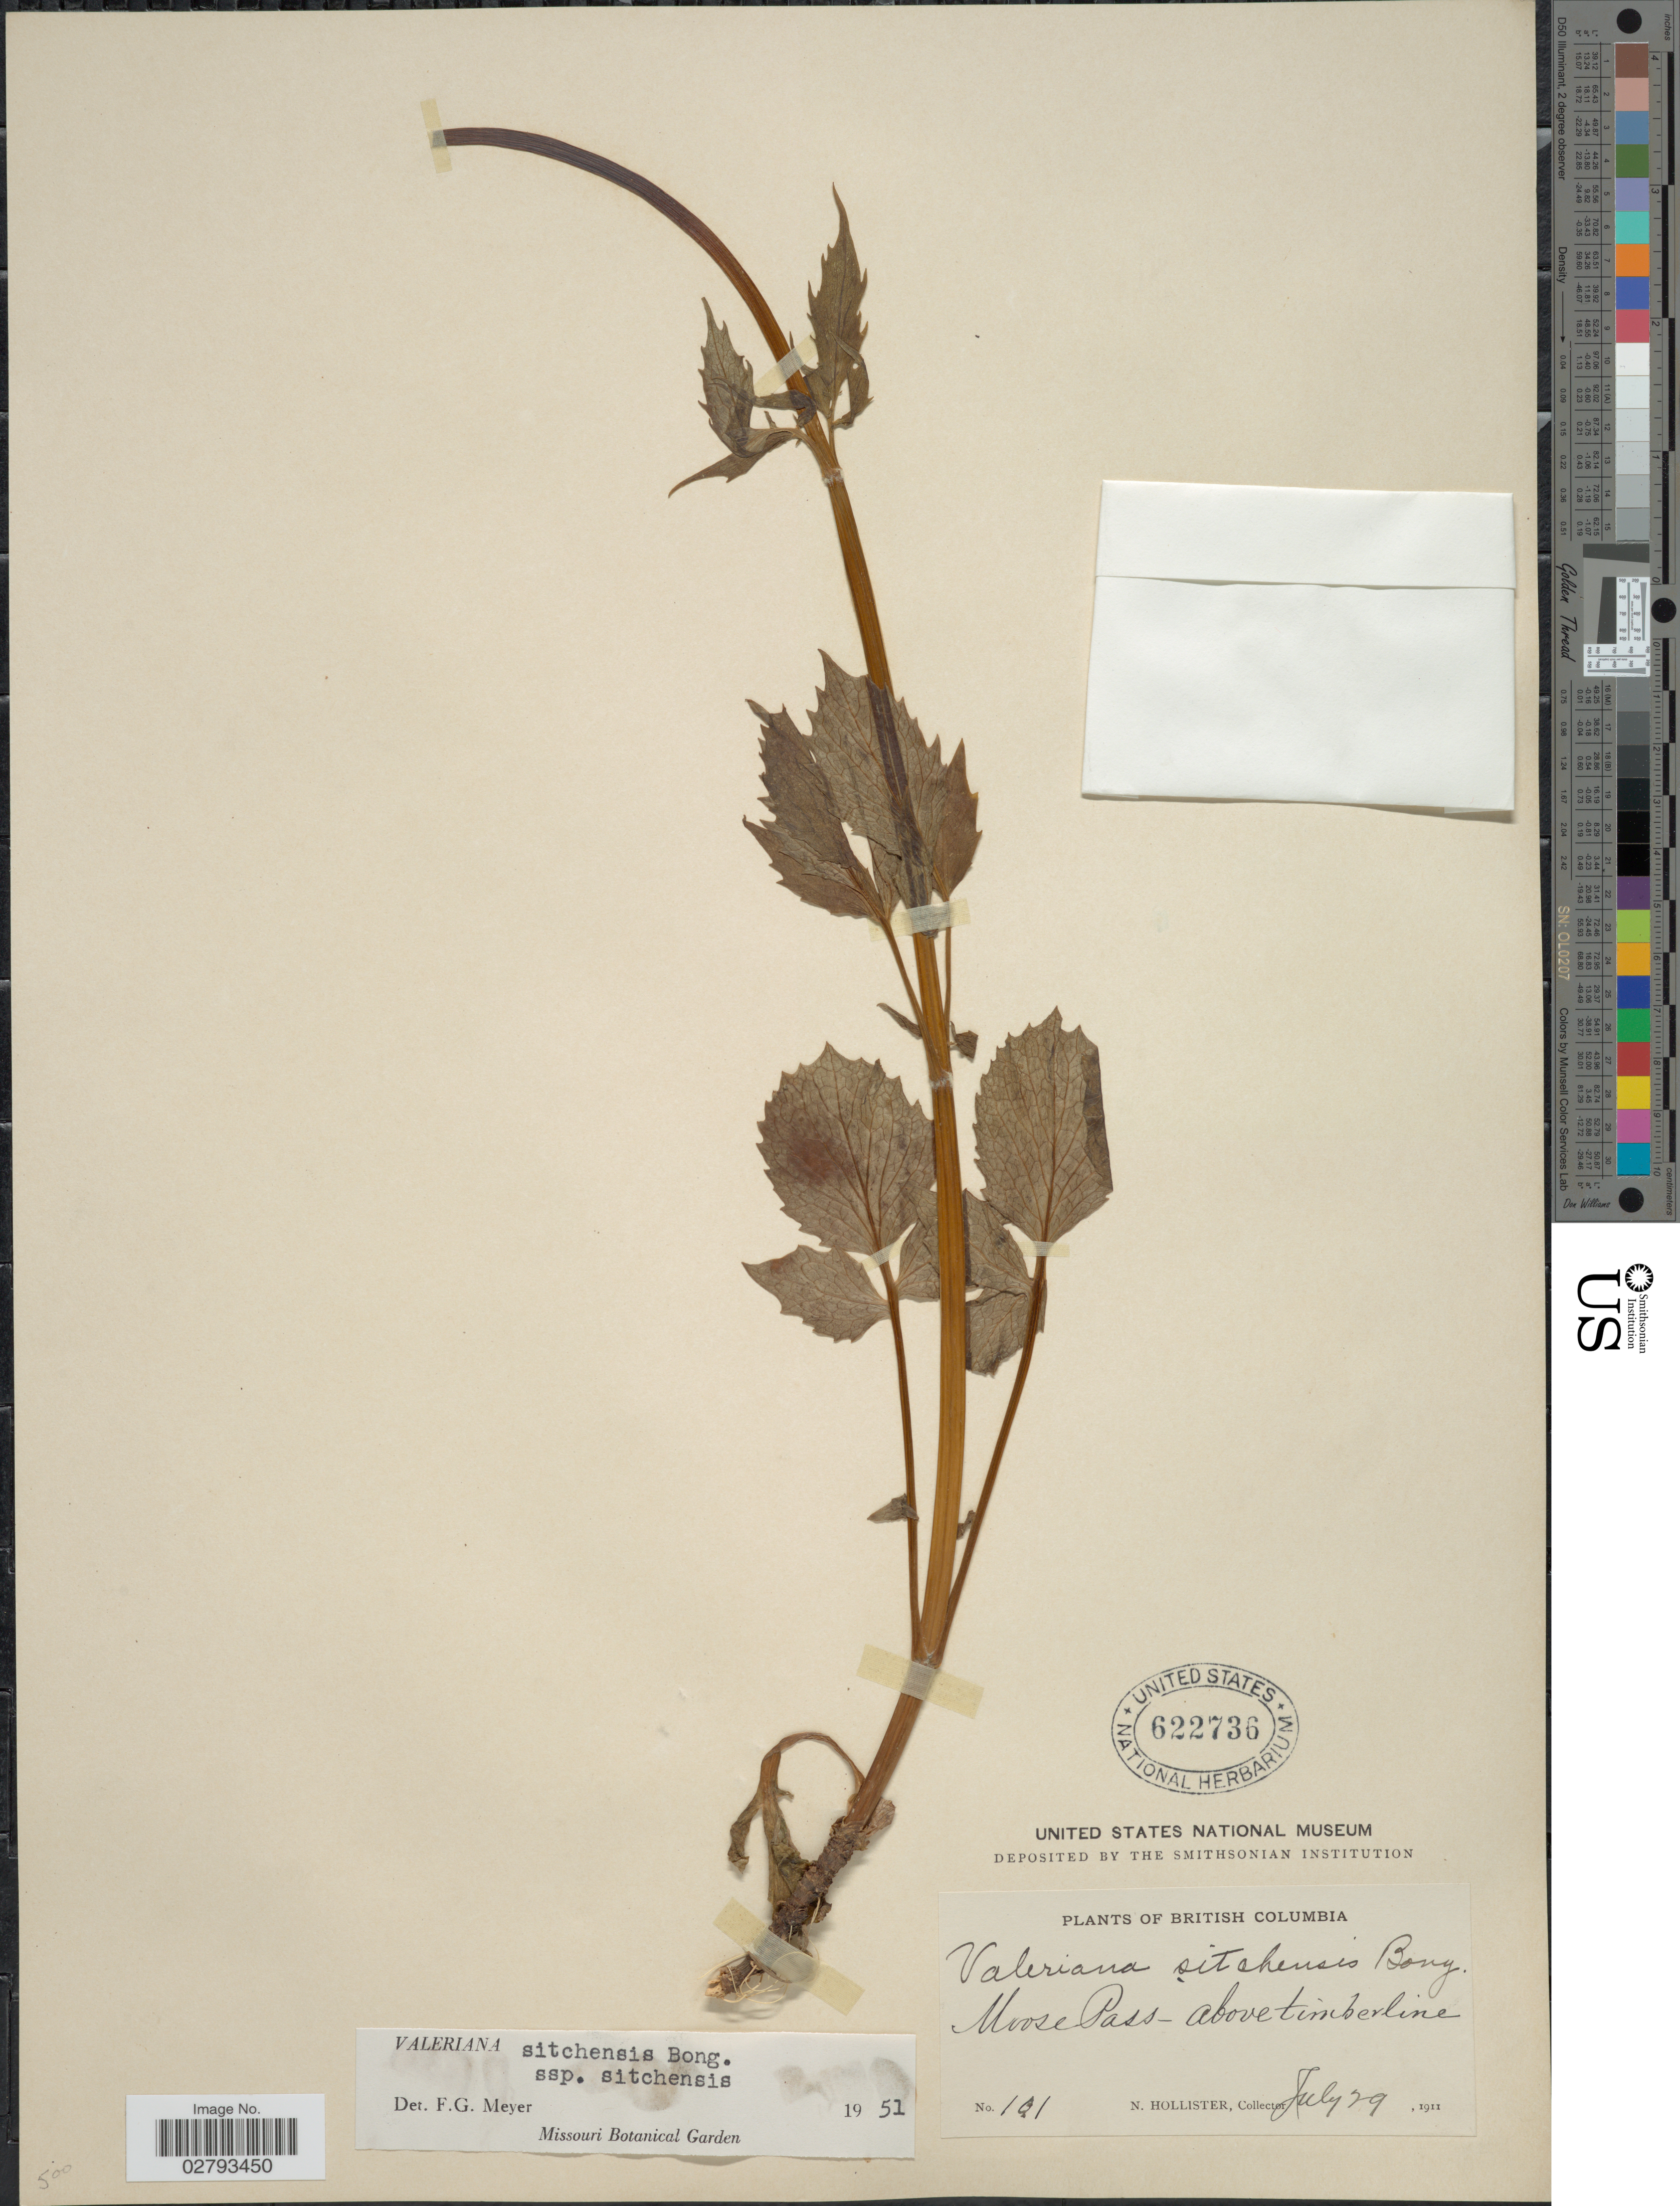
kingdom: Plantae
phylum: Tracheophyta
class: Magnoliopsida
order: Dipsacales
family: Caprifoliaceae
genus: Valeriana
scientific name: Valeriana sitchensis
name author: Bong.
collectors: N. Hollister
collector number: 101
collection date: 1911-07-29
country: Canada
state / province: British Columbia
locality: Moose Pass - above timberline.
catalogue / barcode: US 622736